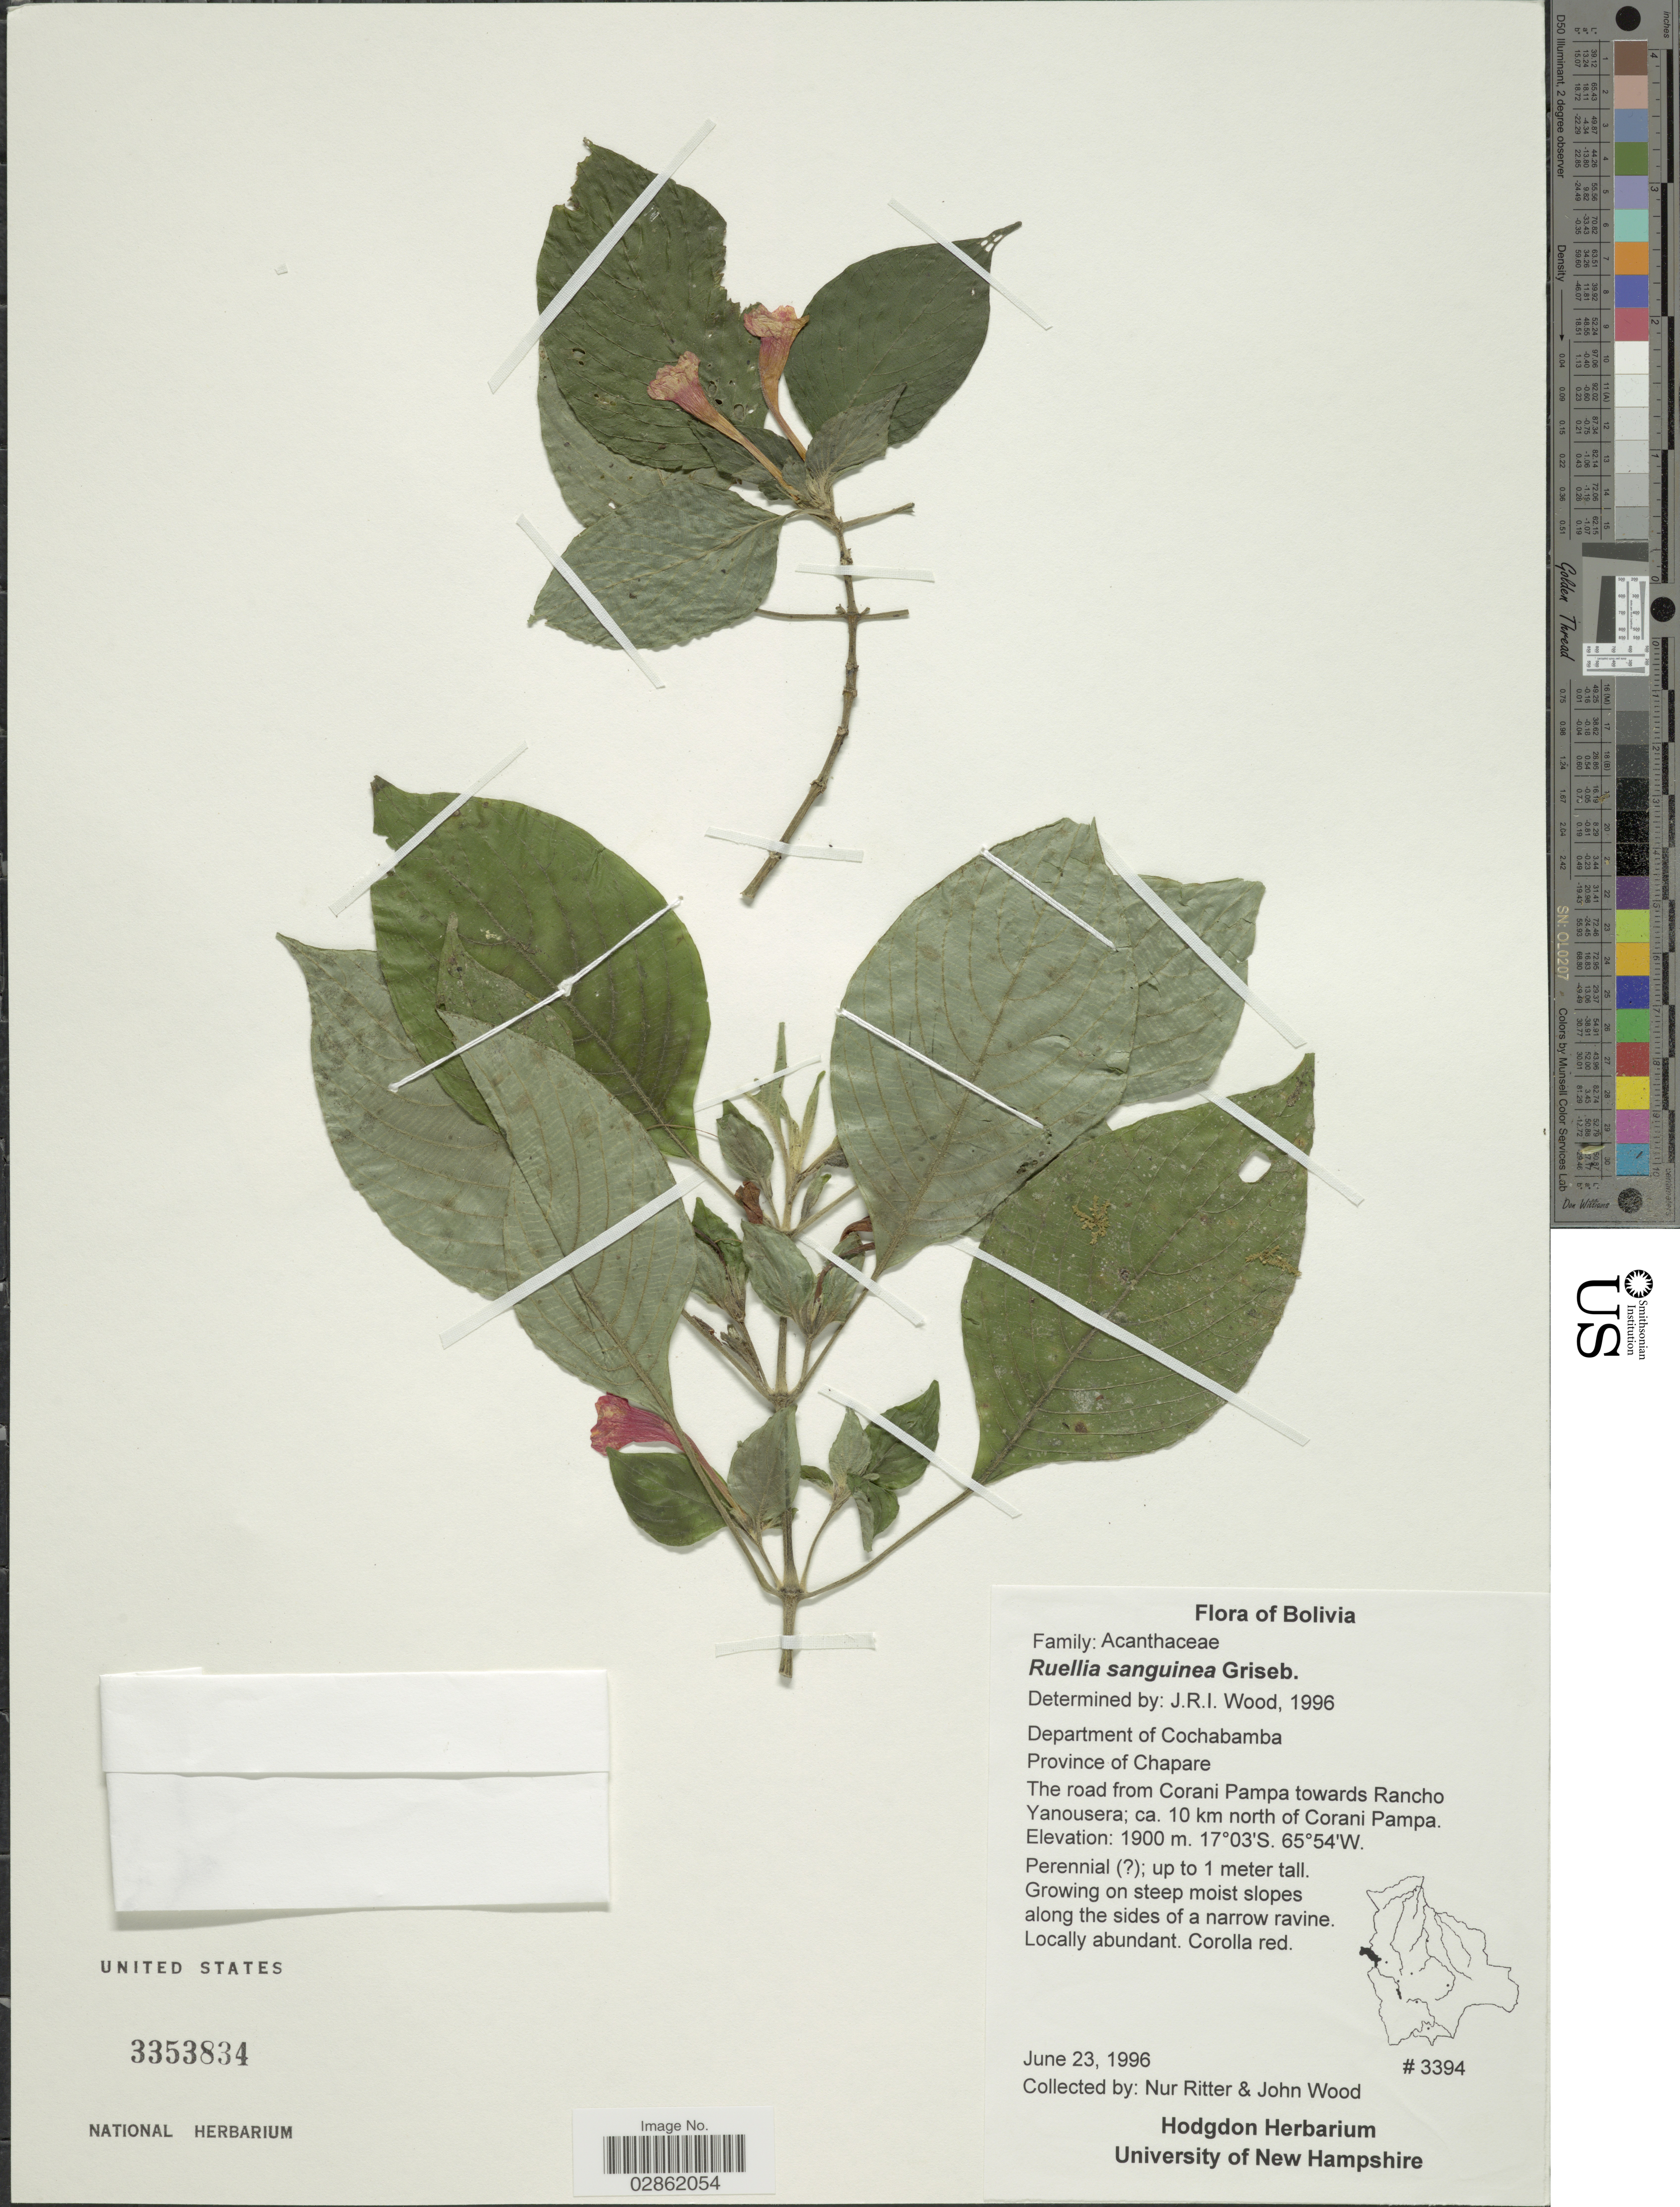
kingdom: Plantae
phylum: Tracheophyta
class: Magnoliopsida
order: Lamiales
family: Acanthaceae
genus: Ruellia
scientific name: Ruellia sanguinea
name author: Griseb.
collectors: N. Ritter & J. Wood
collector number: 3394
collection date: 1996-06-23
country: Bolivia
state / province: Cochabamba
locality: Department of Cochabamba,Province of Chapare, The road from Corani Pampa towards Rancho Yanousera; ca. 10 north of Corani Pampa.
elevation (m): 1900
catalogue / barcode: US 3353834